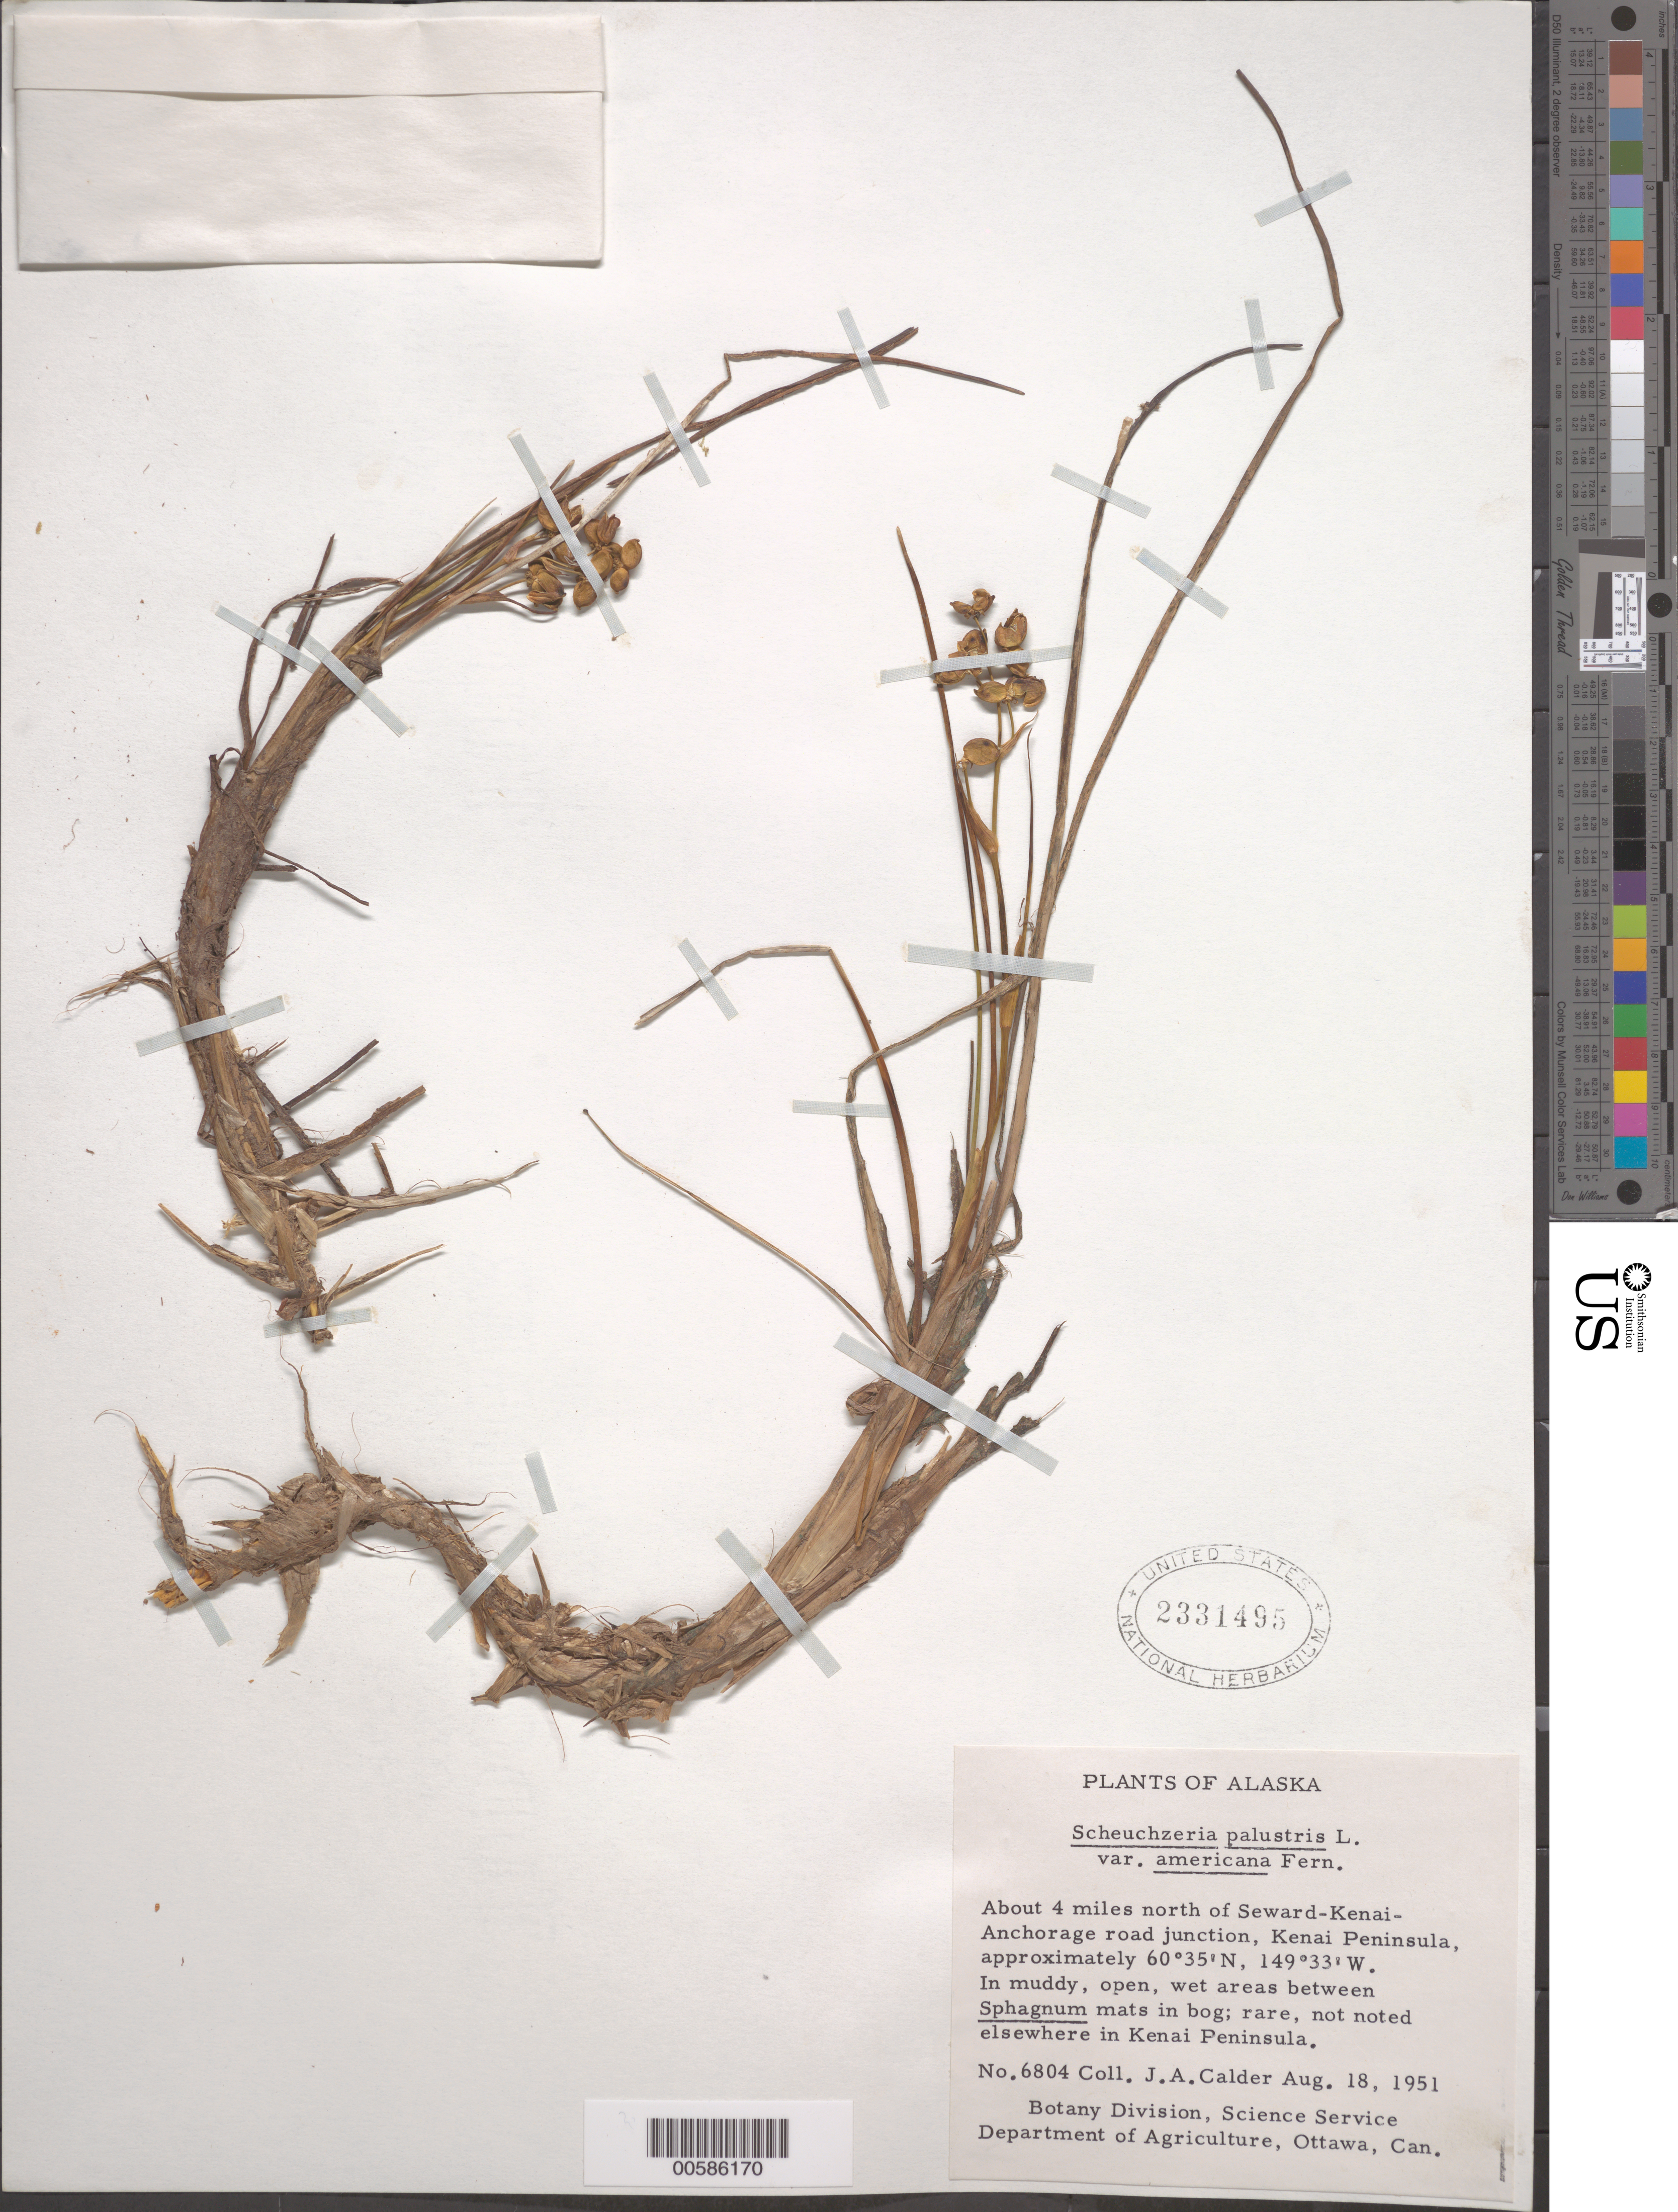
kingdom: Plantae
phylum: Tracheophyta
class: Liliopsida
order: Alismatales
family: Scheuchzeriaceae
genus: Scheuchzeria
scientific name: Scheuchzeria palustris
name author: L.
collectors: J. A. Calder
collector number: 6804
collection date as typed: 18 Aug 1951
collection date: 1951-08-18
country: United States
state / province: Alaska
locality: Seward-Kenai-Anchorage Road junction, Kenai Peninsula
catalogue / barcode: US 2331495